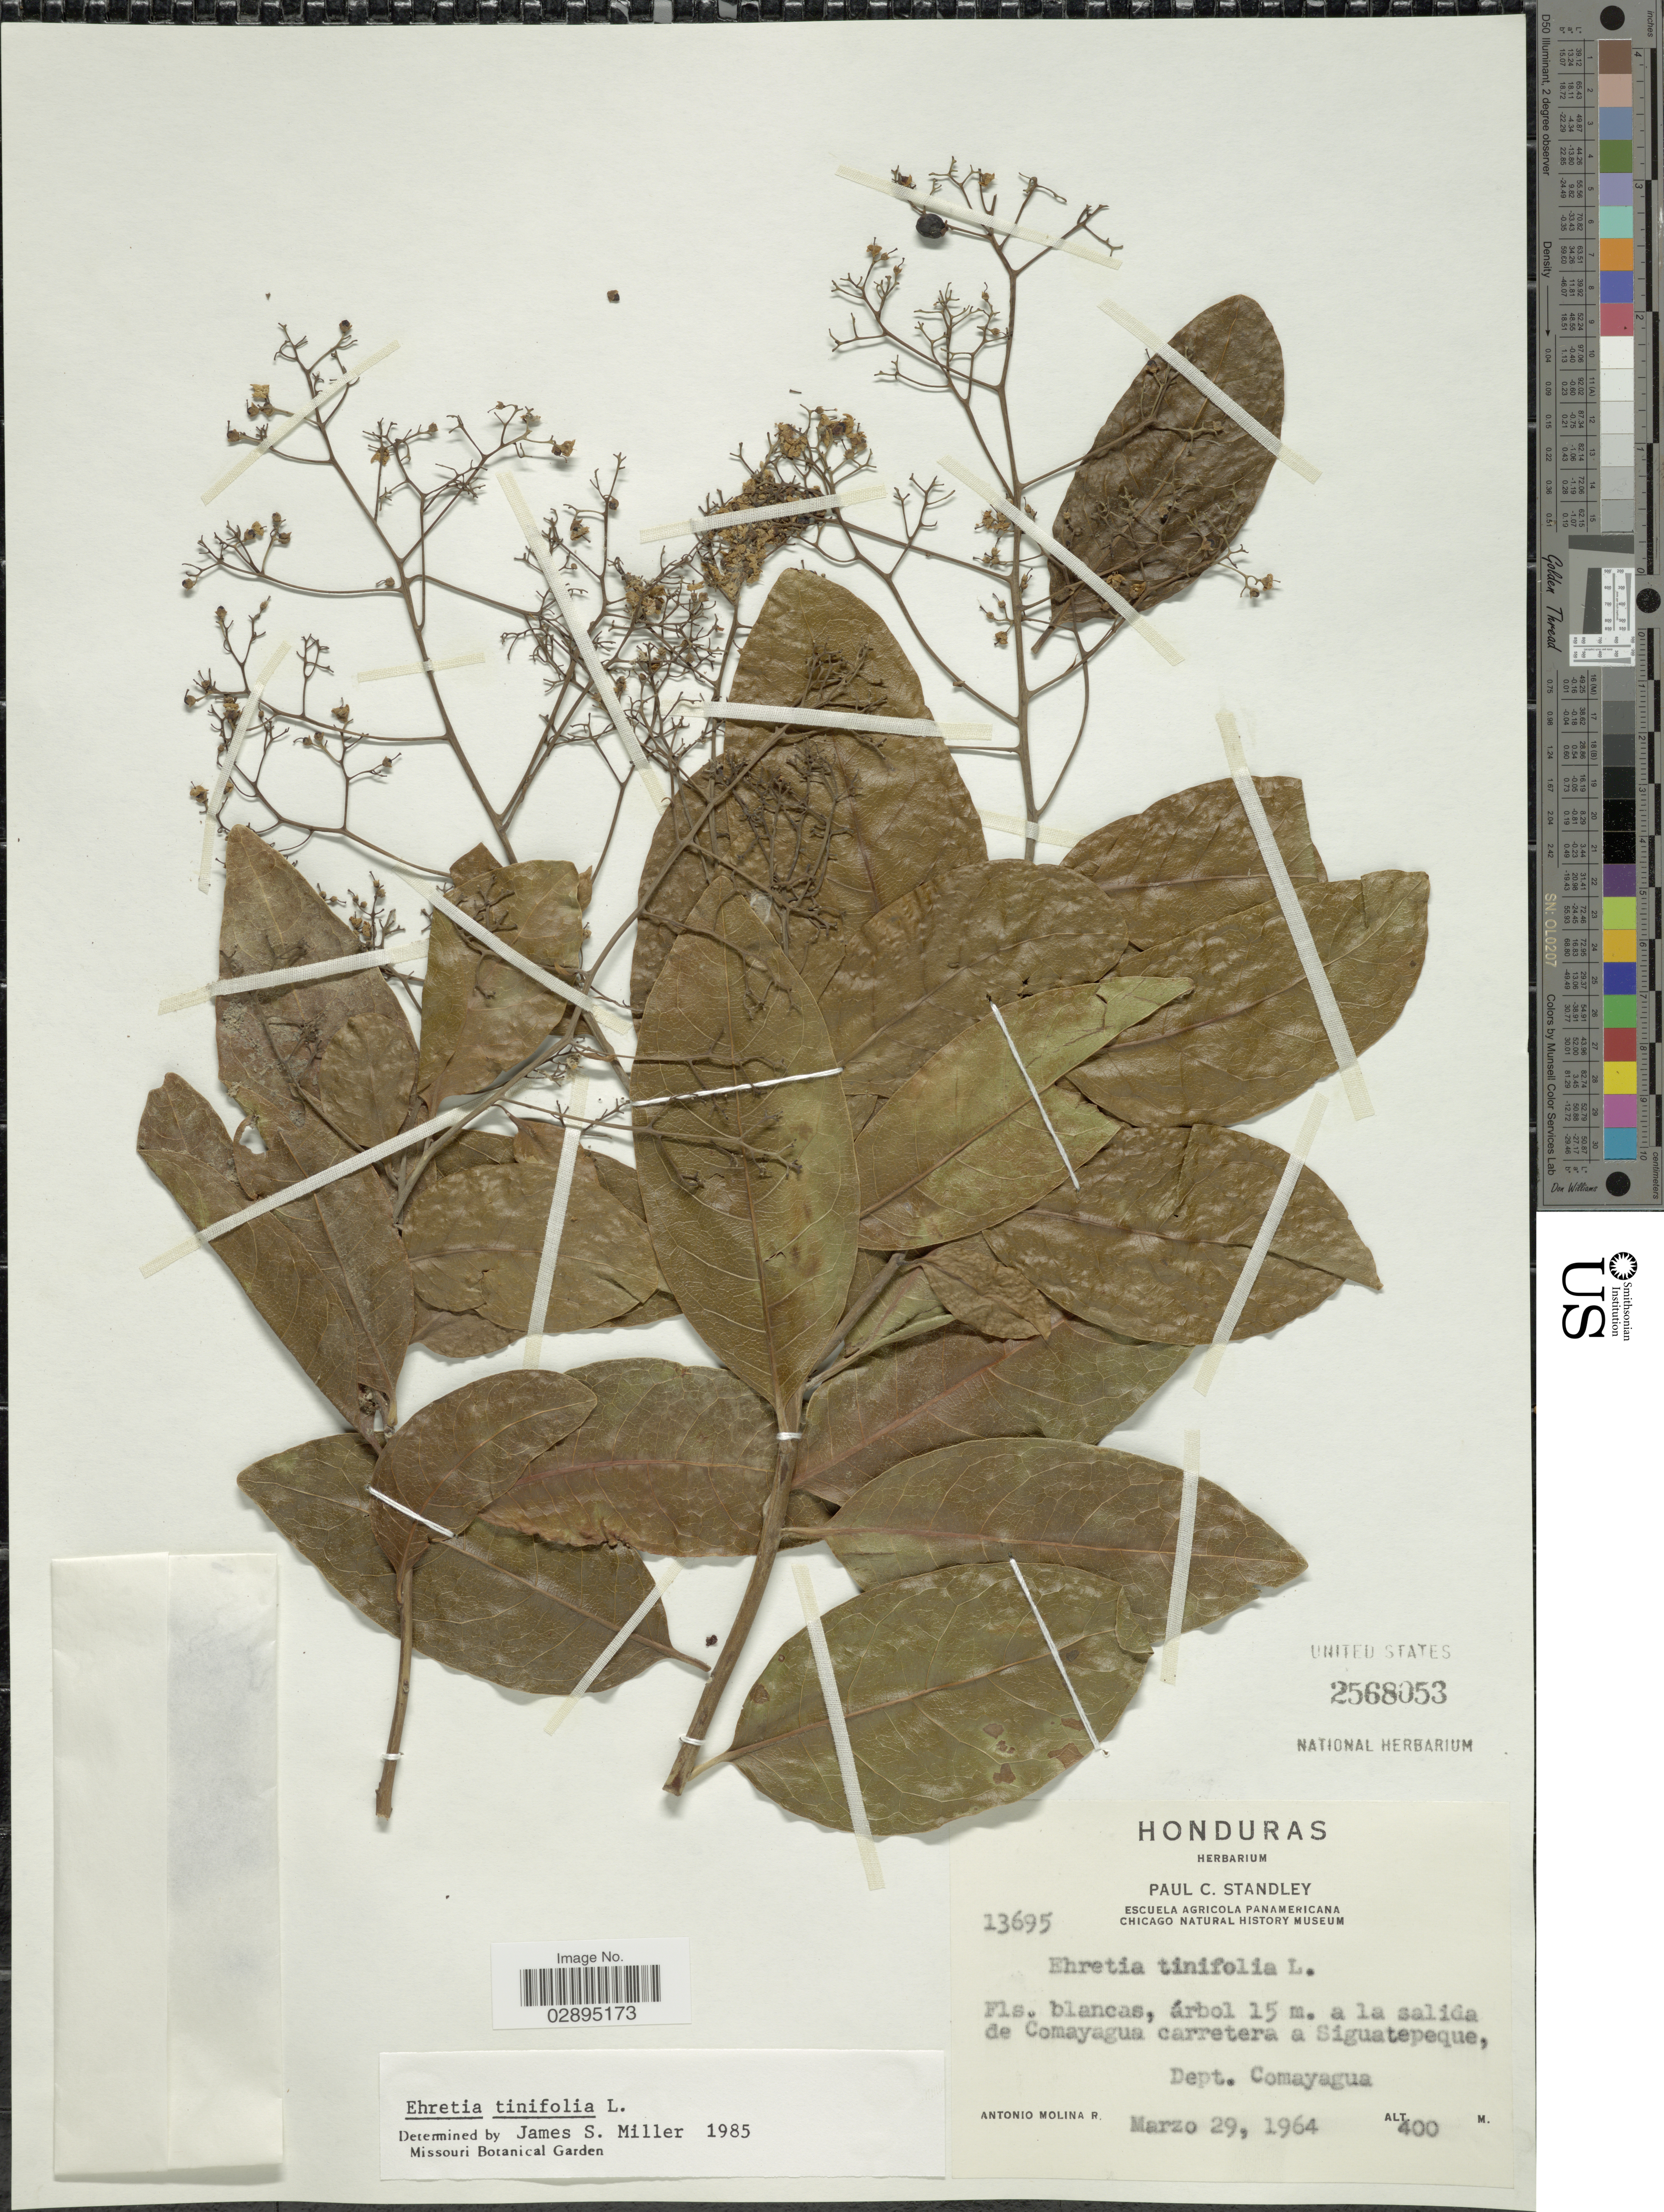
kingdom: Plantae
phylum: Tracheophyta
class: Magnoliopsida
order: Boraginales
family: Ehretiaceae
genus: Ehretia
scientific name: Ehretia tinifolia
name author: L.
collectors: A. Molina R.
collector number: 13695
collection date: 1964-03-29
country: Honduras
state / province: Comayagua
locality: A la salida de Comayagua carretera a Siguatepeque, Dept. Comayagua.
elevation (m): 400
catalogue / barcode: US 2568053